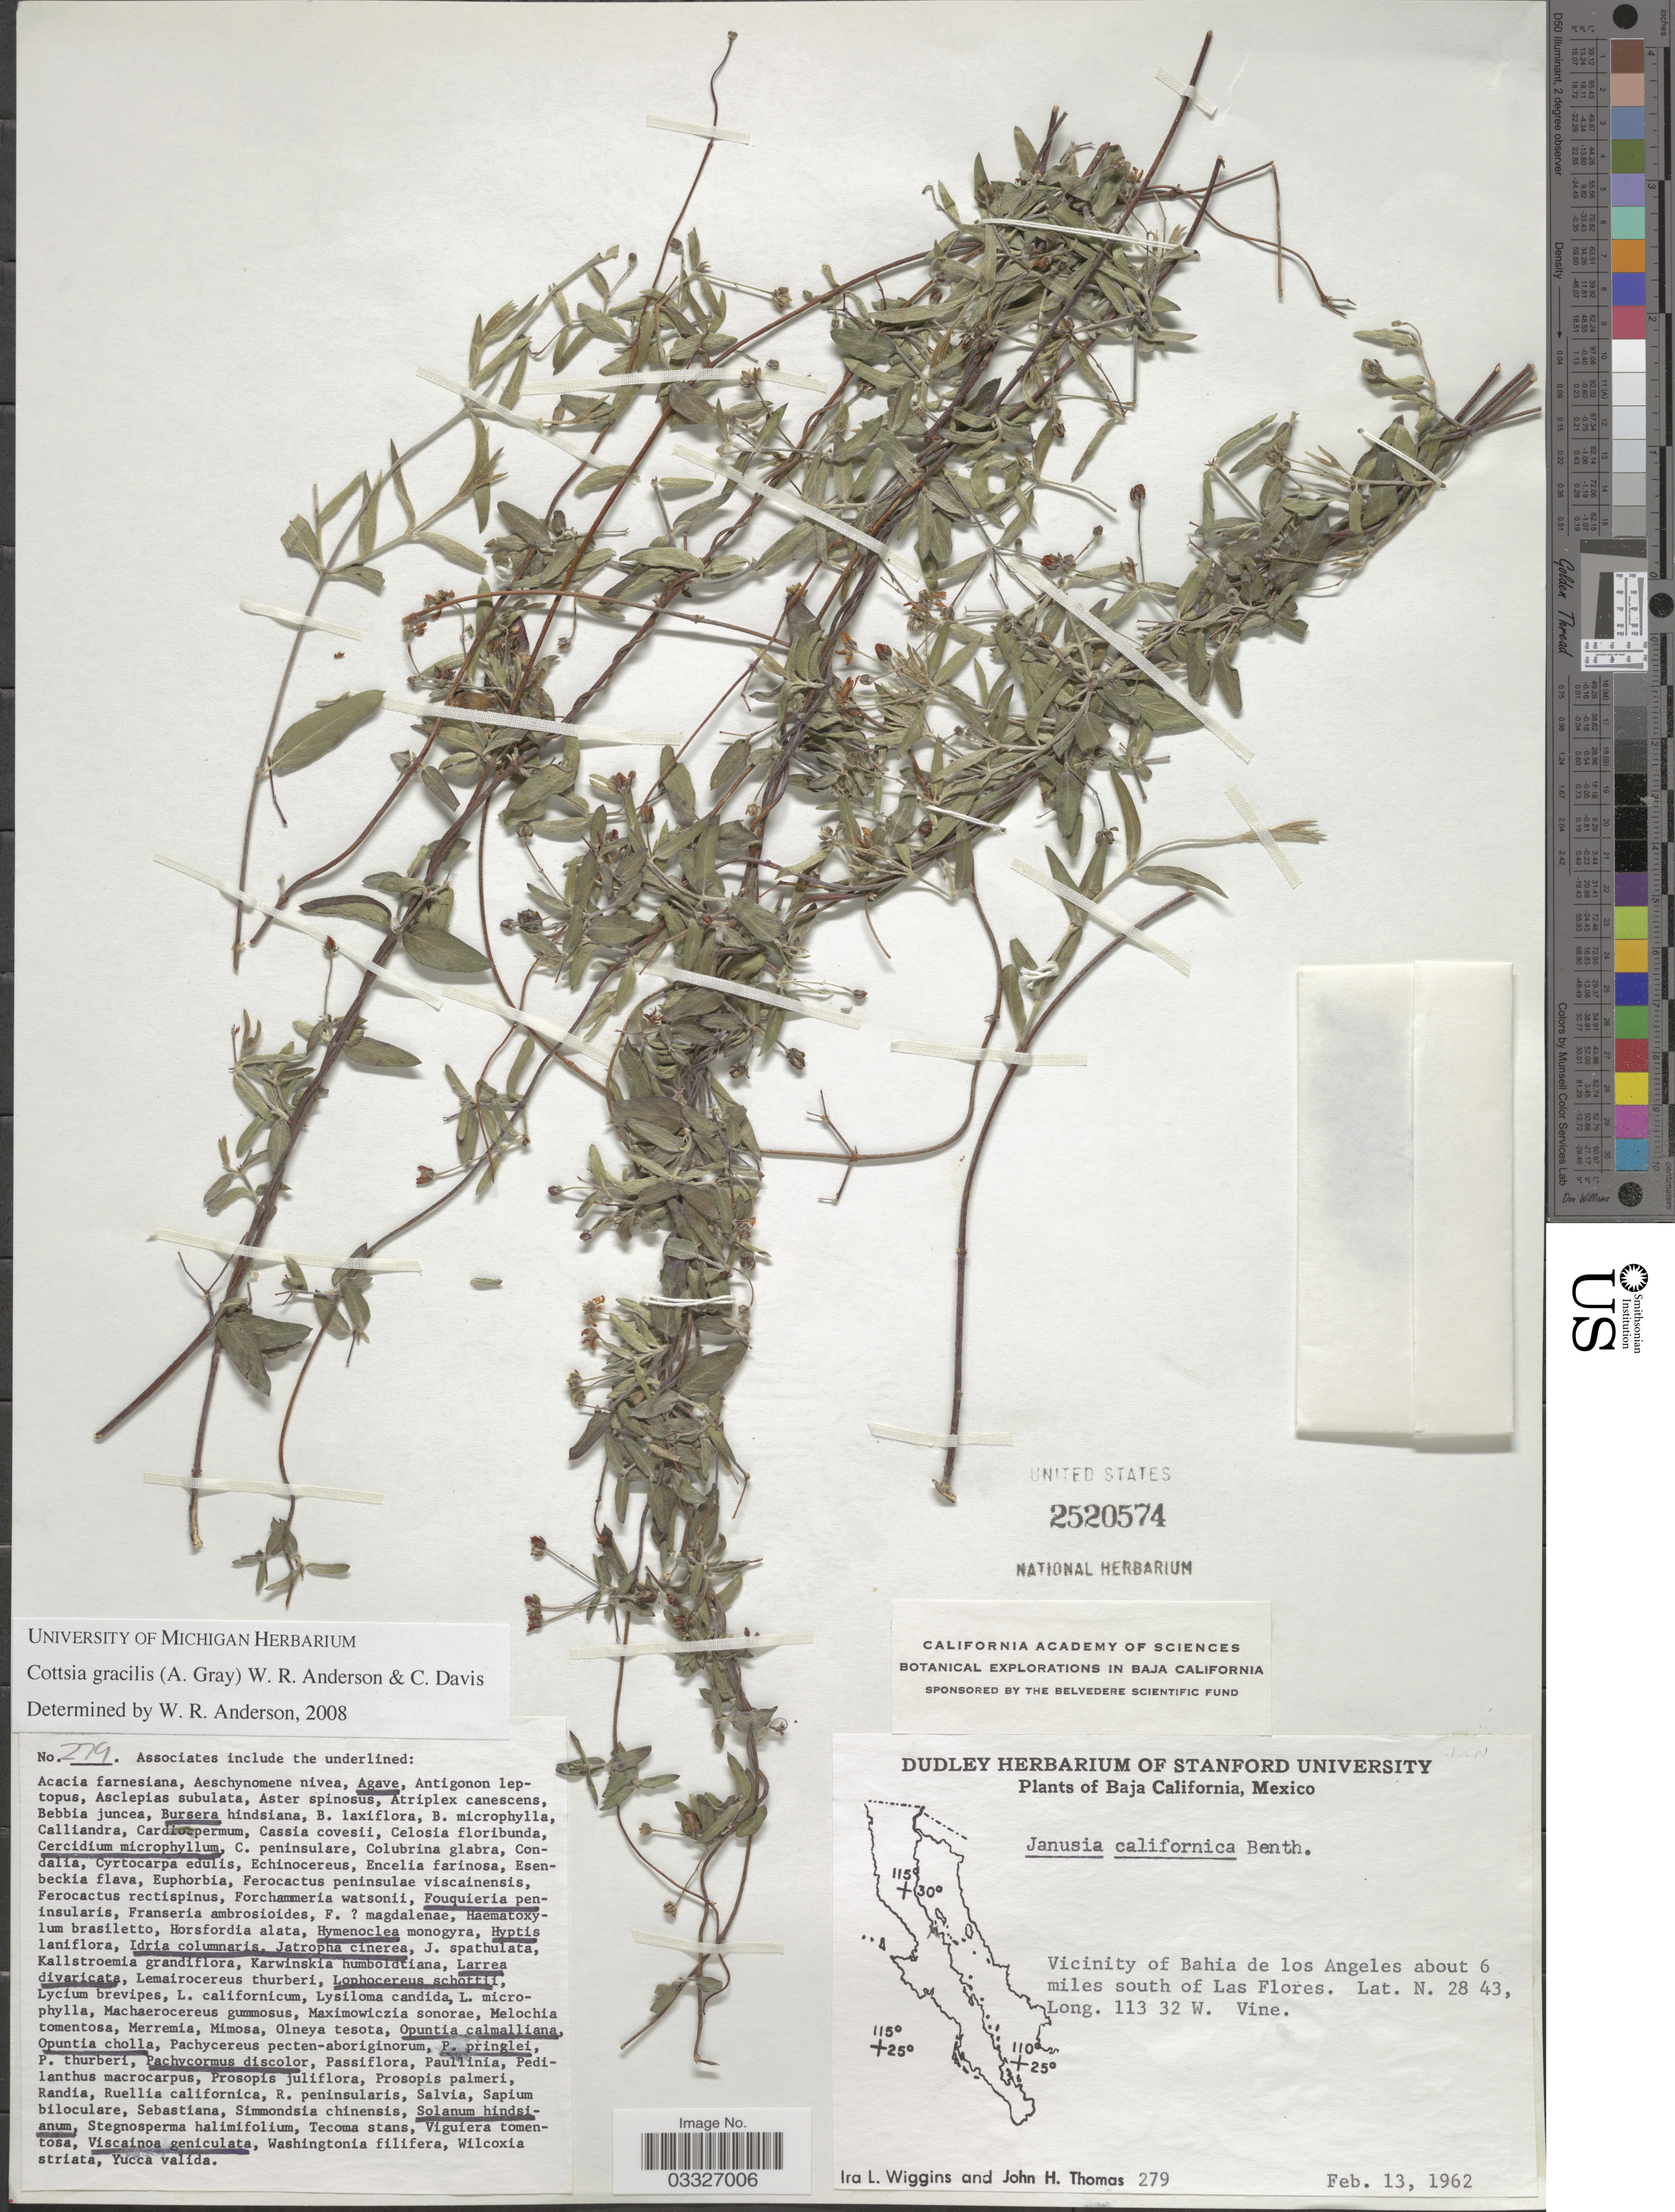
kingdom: Plantae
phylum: Tracheophyta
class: Magnoliopsida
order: Malpighiales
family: Malpighiaceae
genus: Cottsia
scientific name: Cottsia gracilis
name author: (A. Gray) W.R. Anderson & C. Davis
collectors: I. L. Wiggins & J. H. Thomas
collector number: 279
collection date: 1962-02-13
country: Mexico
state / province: Baja California Norte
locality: Vicinity of Bahia de los Angeles about 6 miles south of Las Flores.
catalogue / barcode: US 2520574